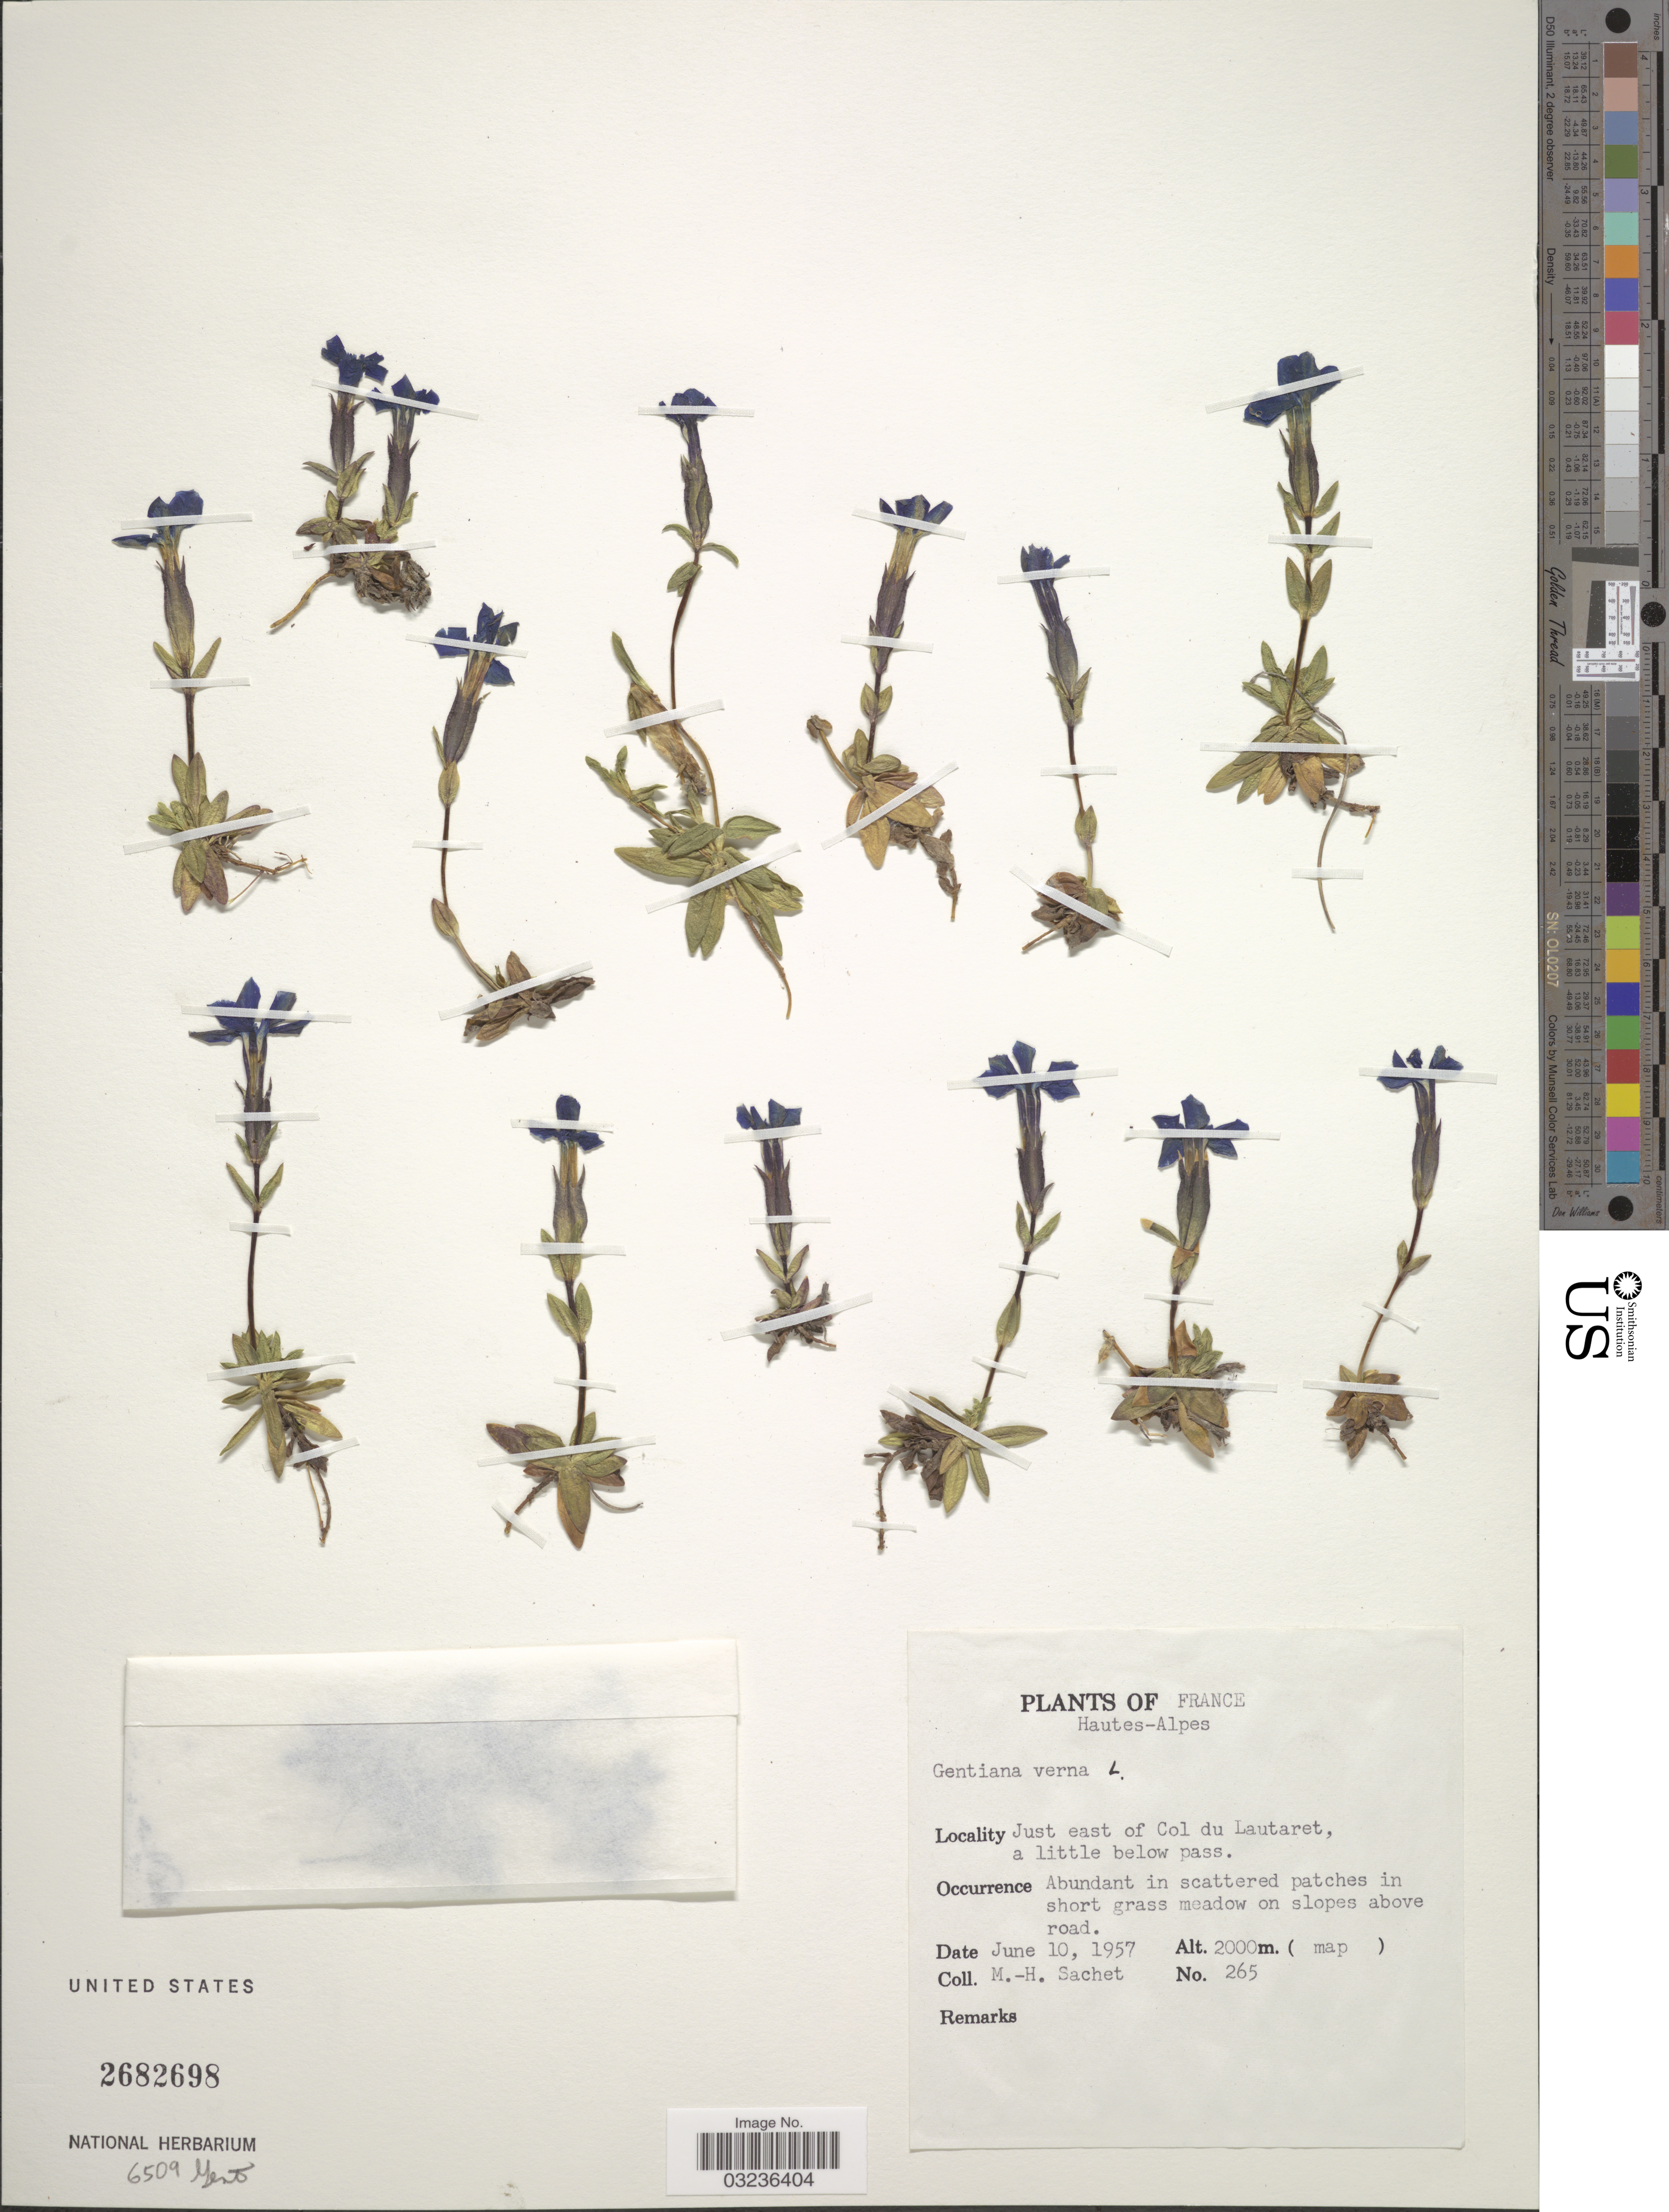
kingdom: Plantae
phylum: Tracheophyta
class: Magnoliopsida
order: Gentianales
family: Gentianaceae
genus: Gentiana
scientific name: Gentiana verna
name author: L.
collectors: M.-H. Sachet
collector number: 265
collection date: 1957-06-10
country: France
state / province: Provence-Alpes-Côte d'Azur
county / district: Hautes-Alpes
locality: Hautes-Alpes. Just east of Col du Lautaret, a little below pass.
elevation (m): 2000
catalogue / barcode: US 2682698